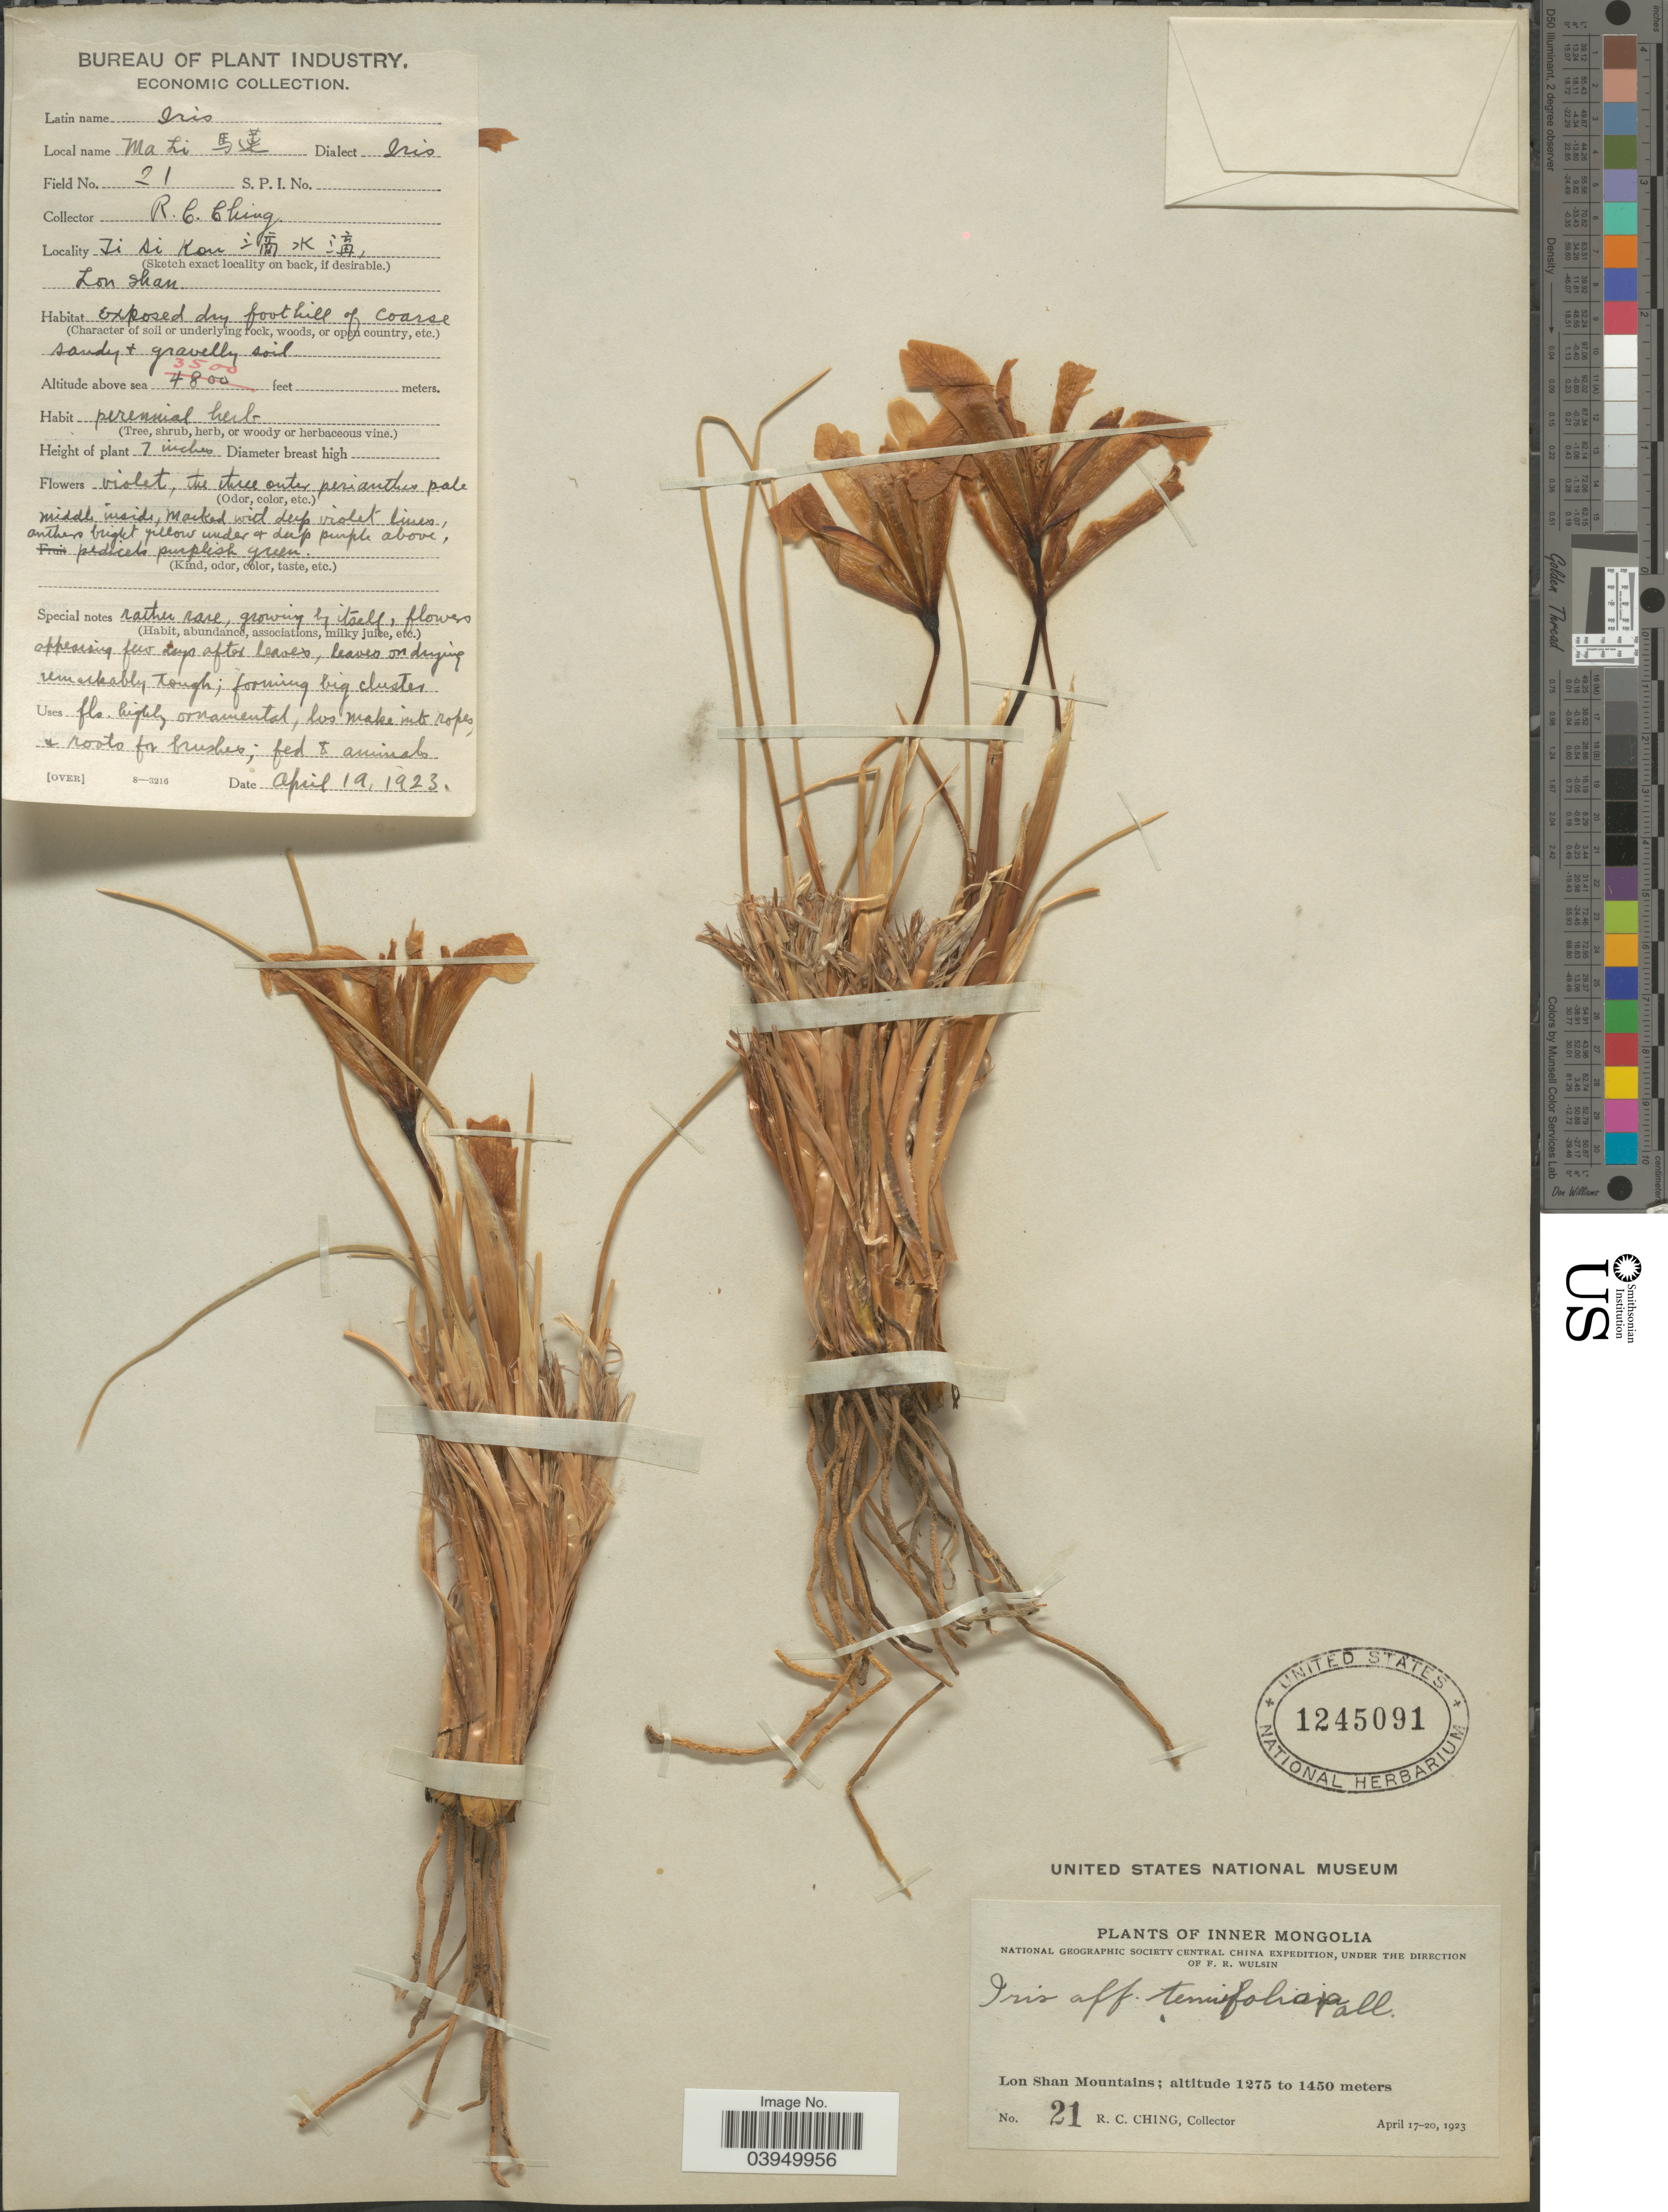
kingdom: Plantae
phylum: Tracheophyta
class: Liliopsida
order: Asparagales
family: Iridaceae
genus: Iris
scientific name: Iris tenuifolia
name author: Pall.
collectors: R. C. Ching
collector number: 21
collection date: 1923-04-19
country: China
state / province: Nei Monggol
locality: nerMongolia. Lon Shan Mountains. Ti Si Kon. Lon Shan.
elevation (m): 1067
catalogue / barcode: US 1245091